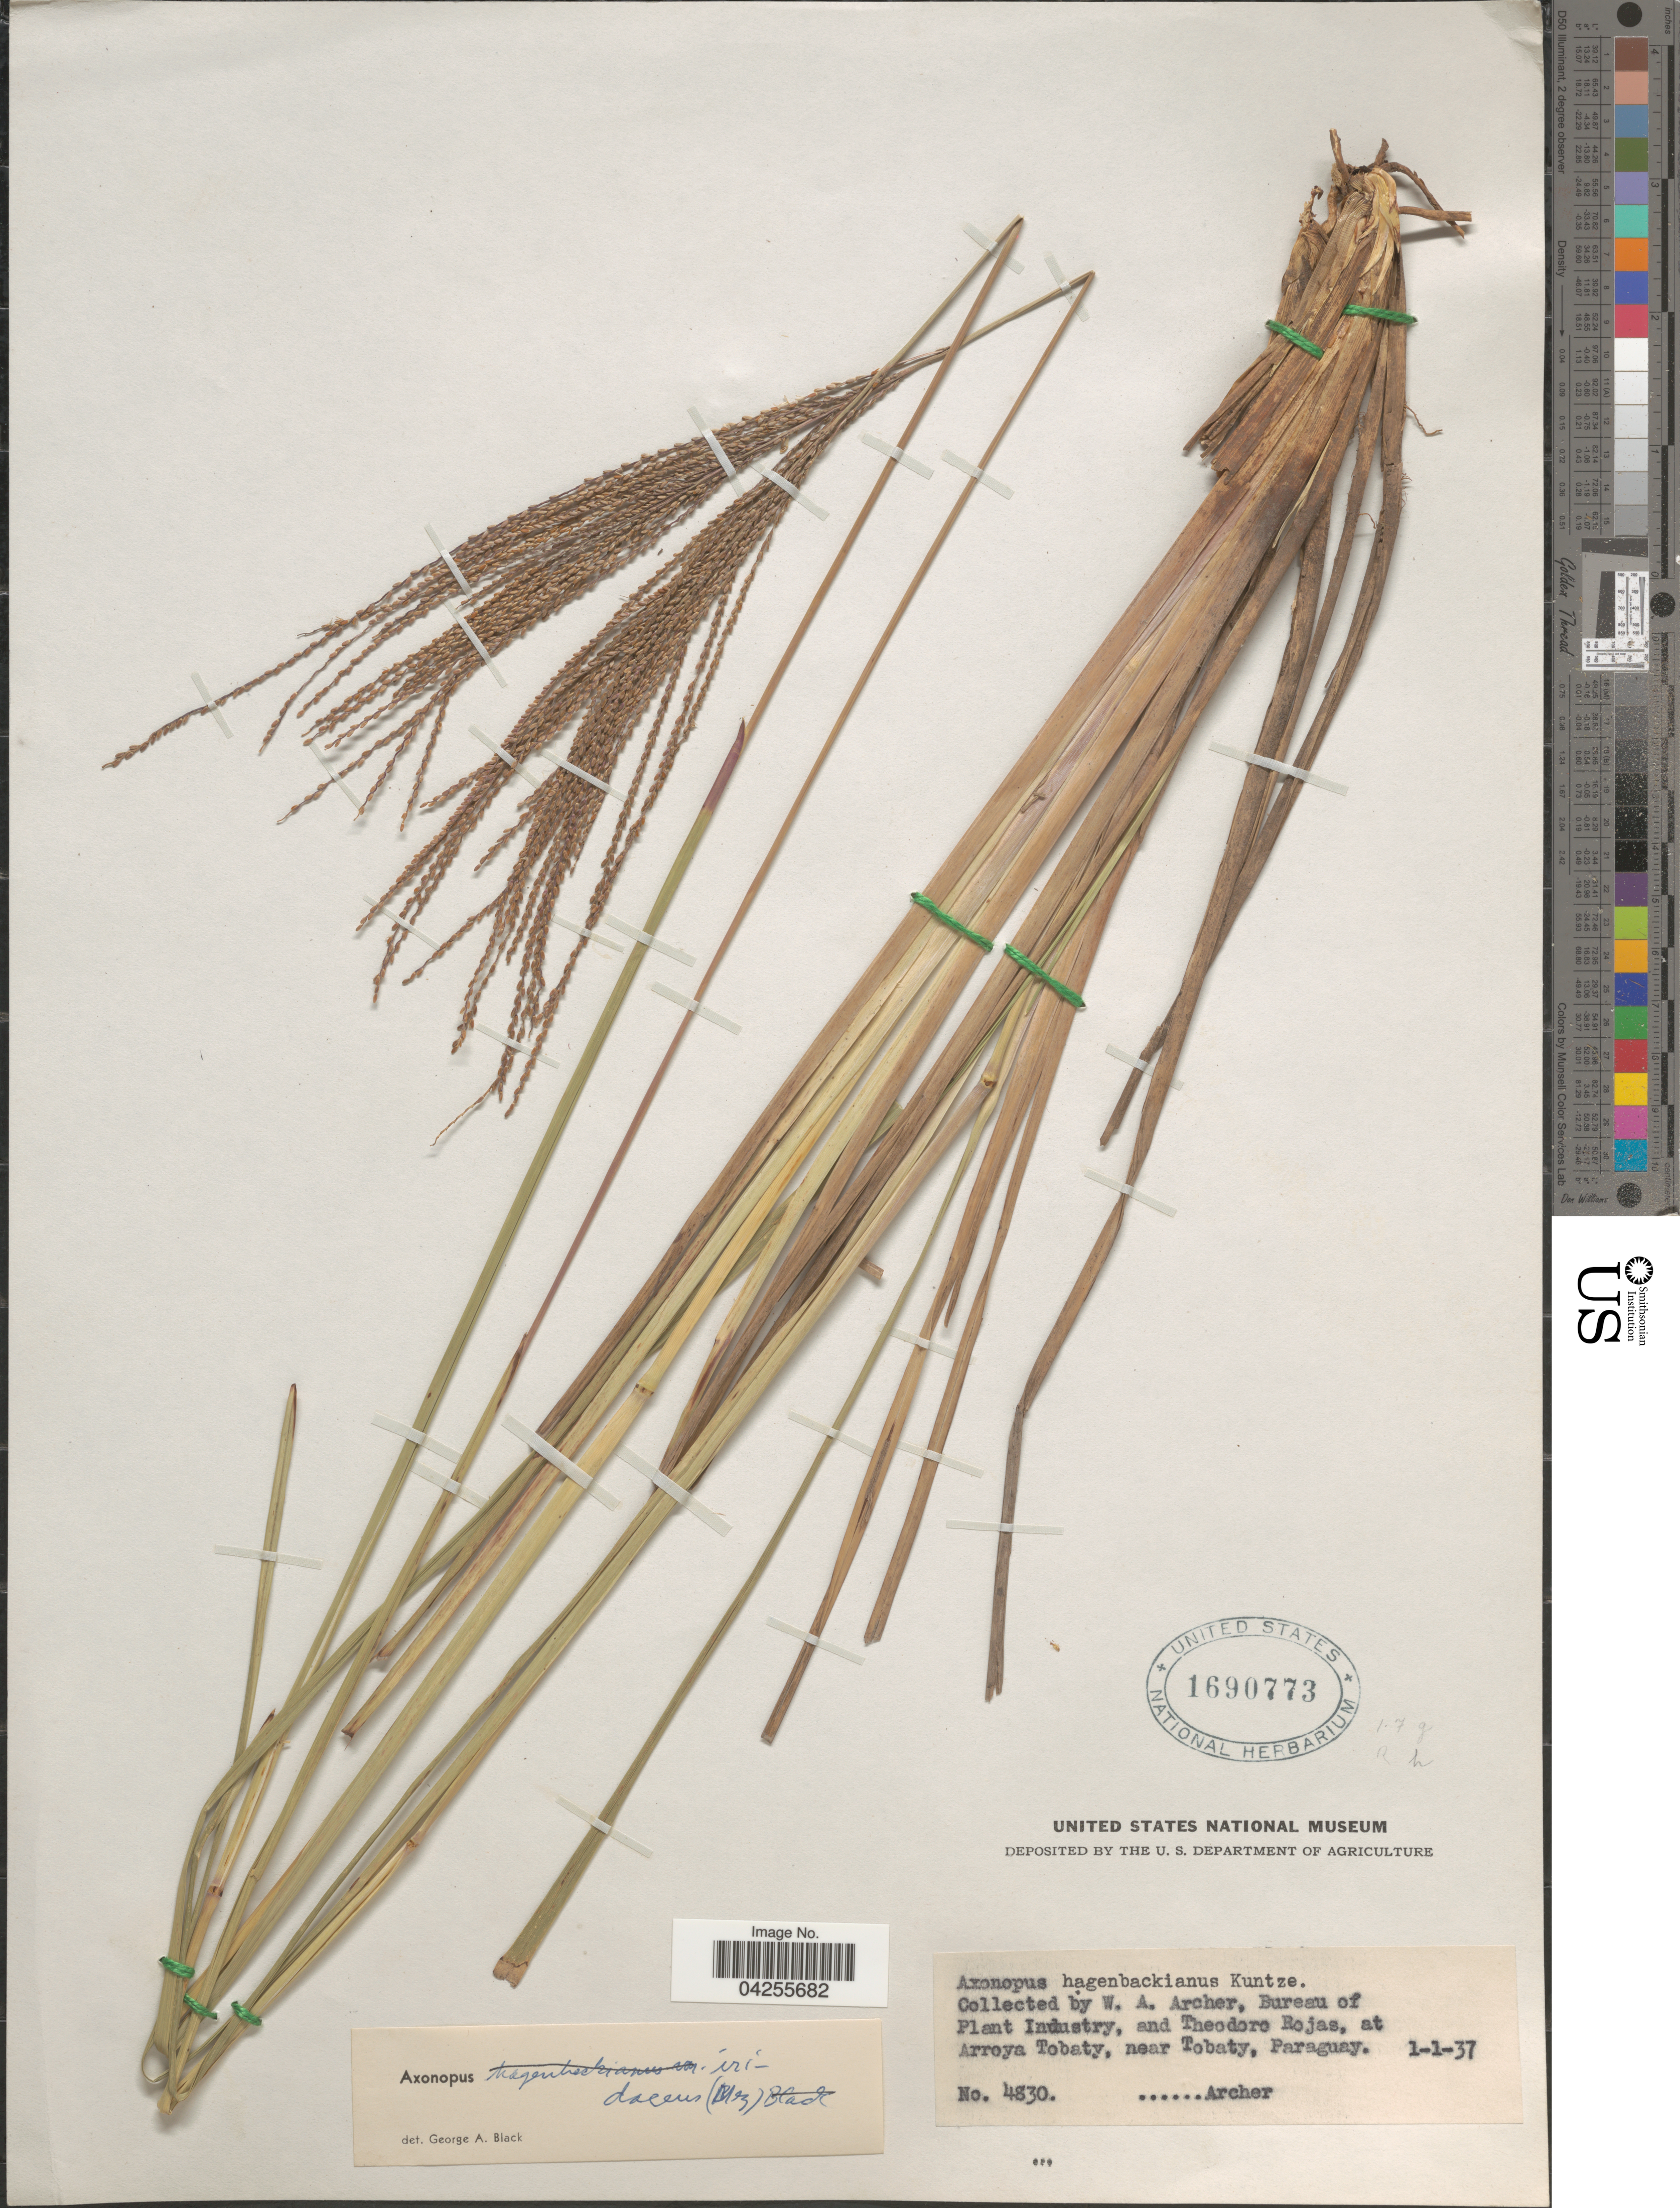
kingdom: Plantae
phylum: Tracheophyta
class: Liliopsida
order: Poales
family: Poaceae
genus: Axonopus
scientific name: Axonopus suffultus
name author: (Nees) Kuhlm.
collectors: W. Archer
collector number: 4830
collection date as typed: Transcribed d/m/y: 1/1/37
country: Paraguay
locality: Bureau of Plant Industry.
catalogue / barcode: US 1690773